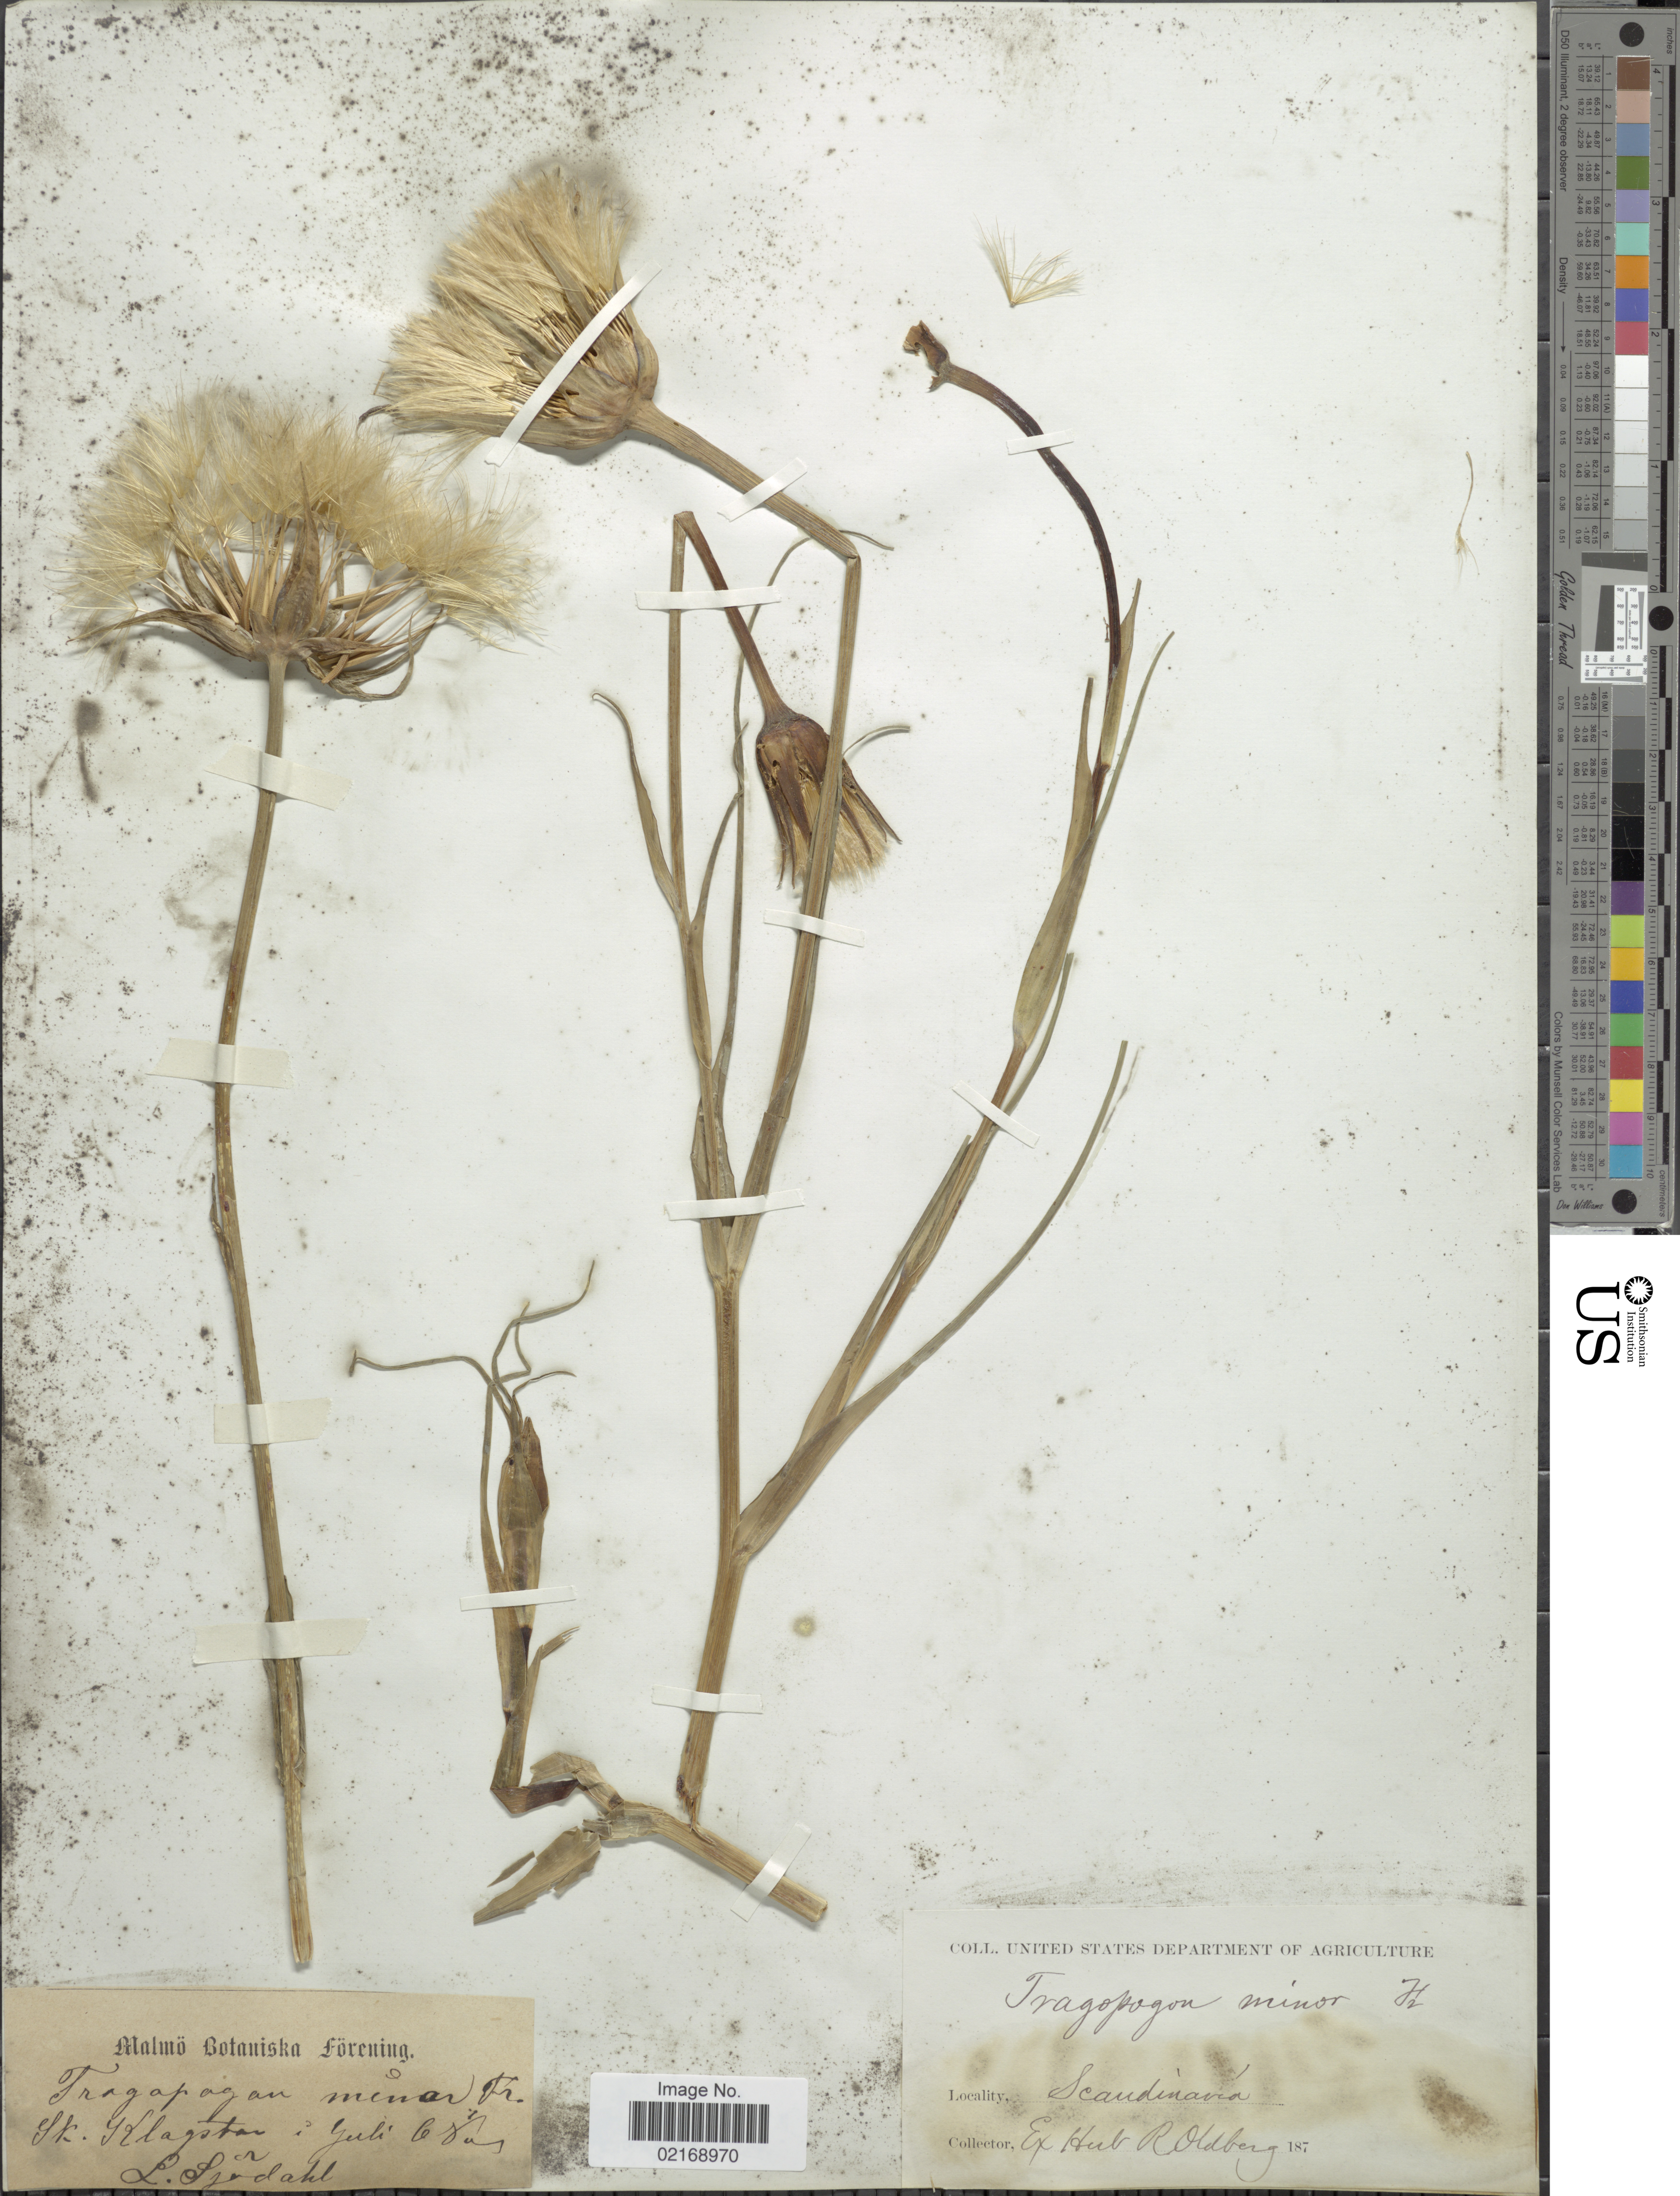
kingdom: Plantae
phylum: Tracheophyta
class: Magnoliopsida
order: Asterales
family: Asteraceae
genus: Tragopogon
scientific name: Tragopogon minor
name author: Mill.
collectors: L. Sjordahl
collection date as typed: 187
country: Sweden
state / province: Skåne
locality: Sk. Klagstorp.